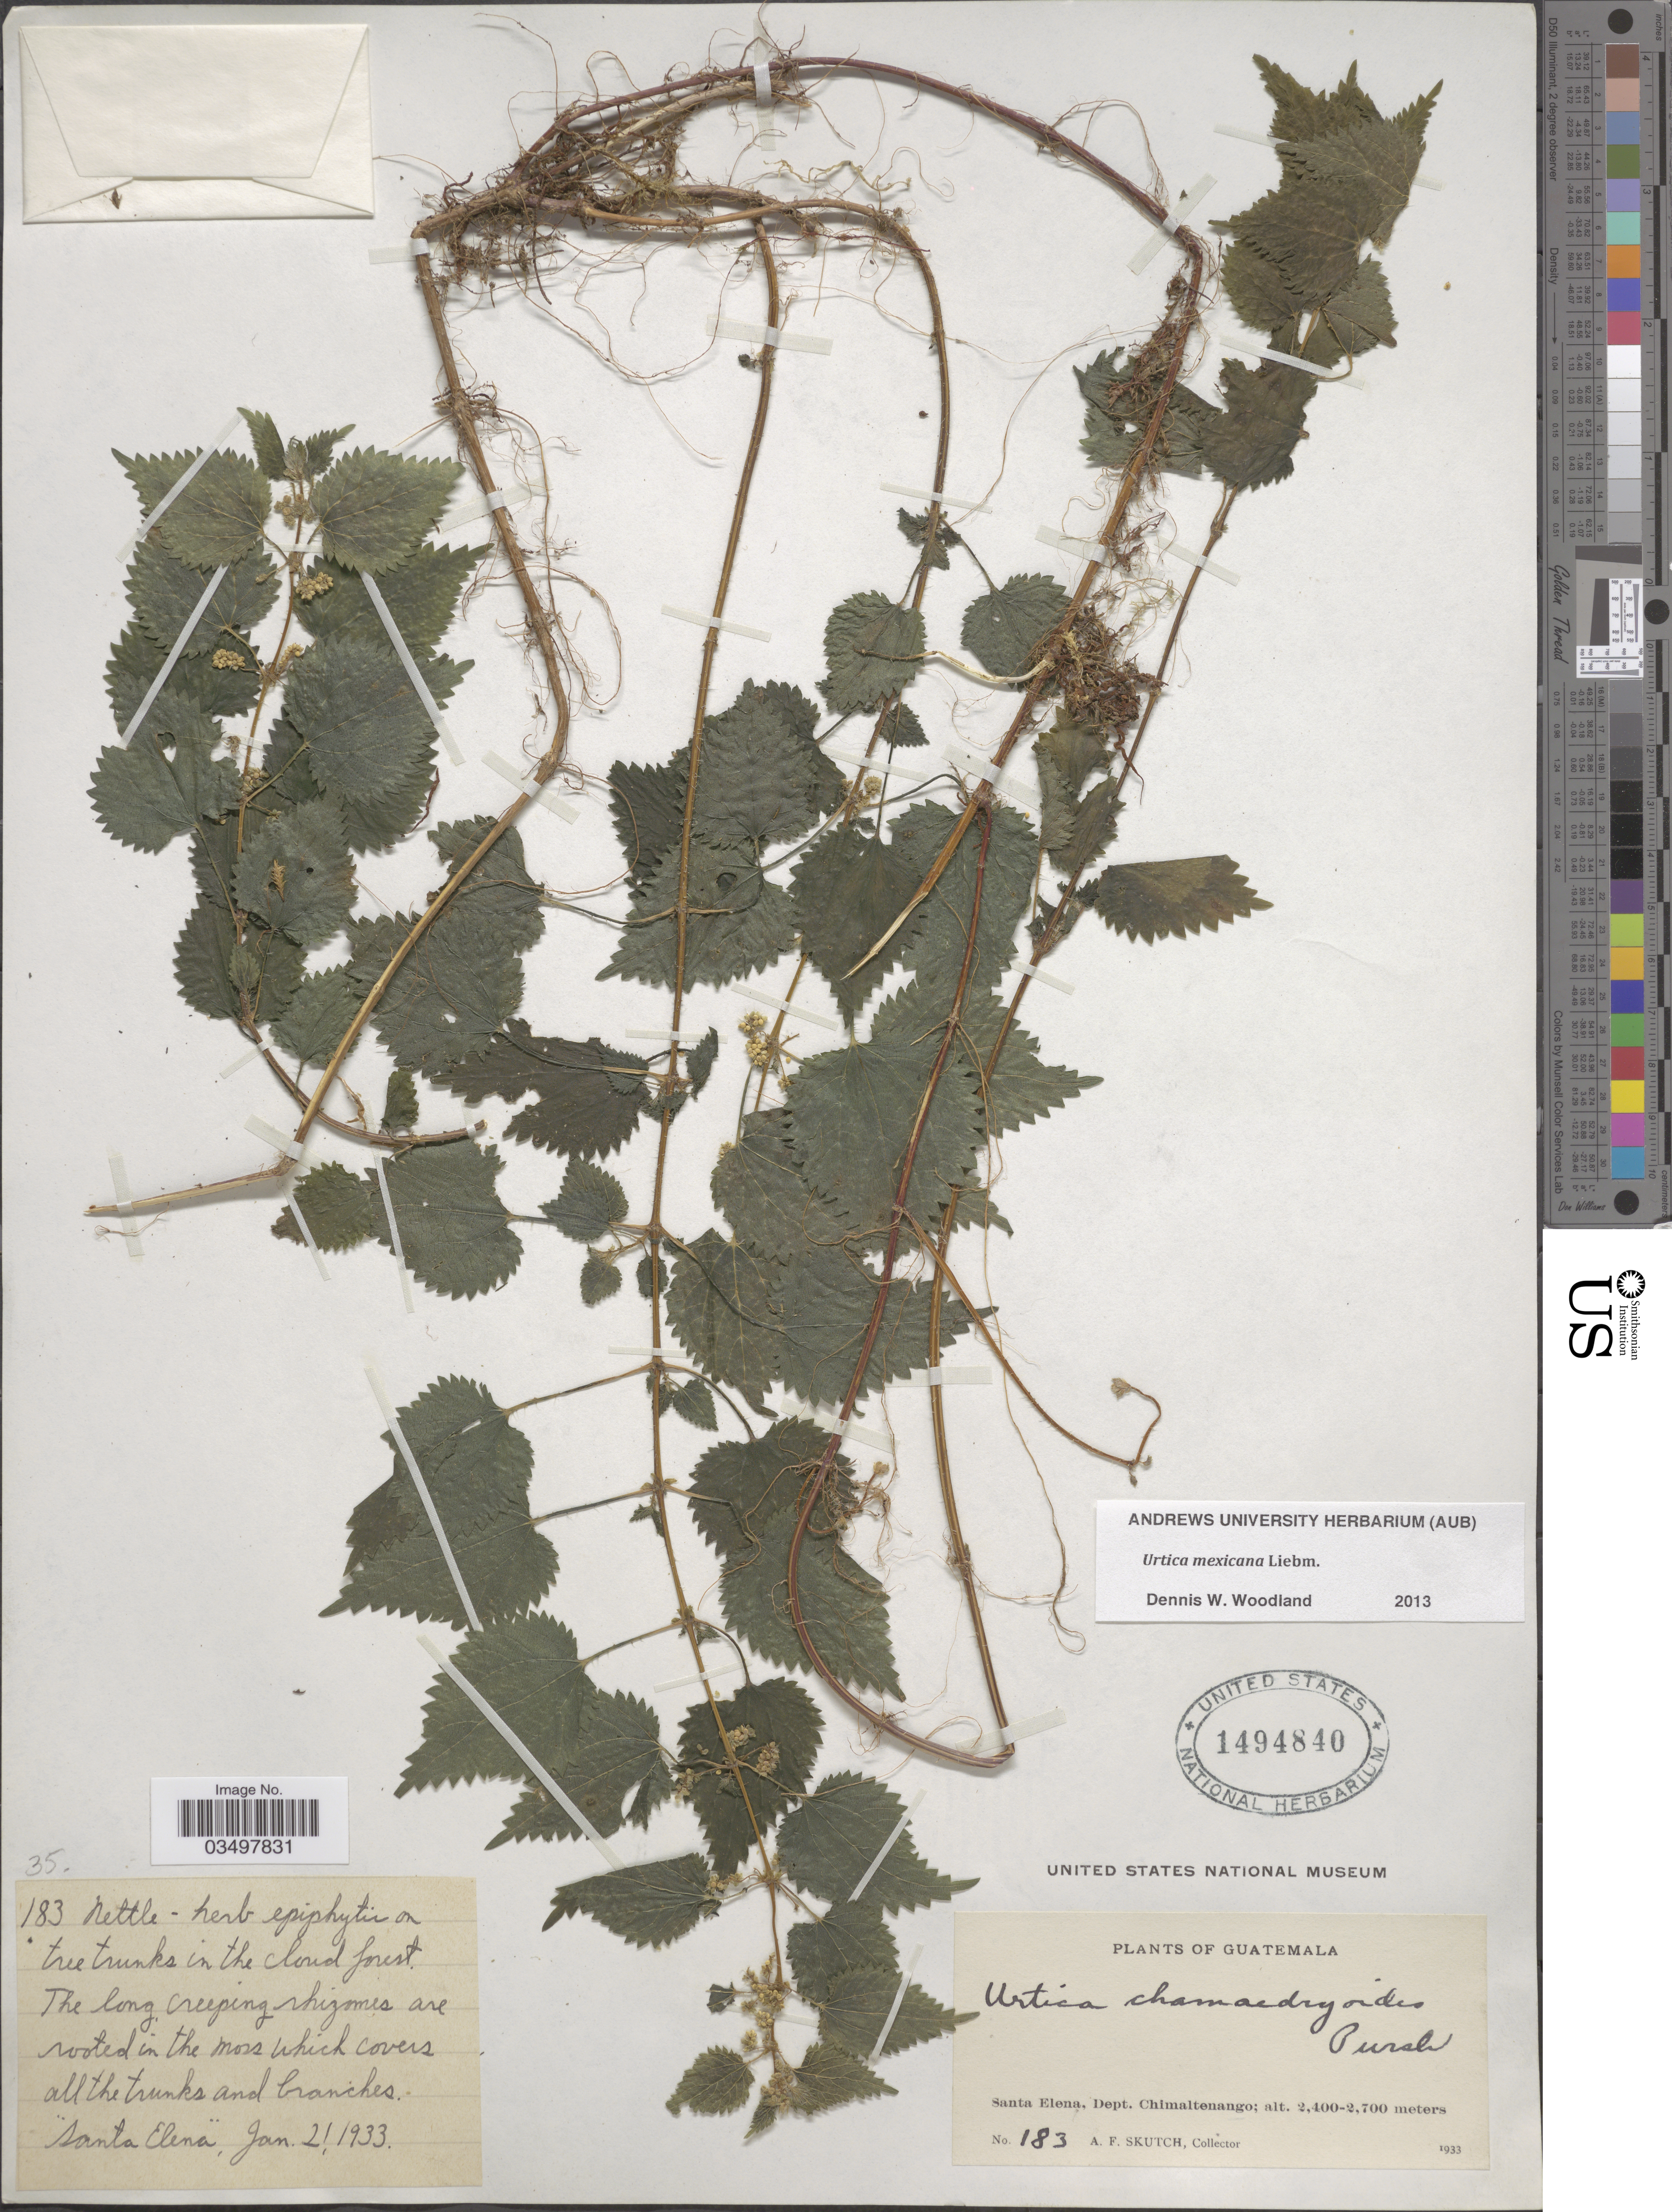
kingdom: Plantae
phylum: Tracheophyta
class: Magnoliopsida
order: Rosales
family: Urticaceae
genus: Urtica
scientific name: Urtica mexicana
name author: Liebm.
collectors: A. F. Skutch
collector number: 183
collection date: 1933-01-21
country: Guatemala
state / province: Chimaltenango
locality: Santa Elena, Dept. Chimaltenango.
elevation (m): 2400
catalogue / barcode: US 1494840